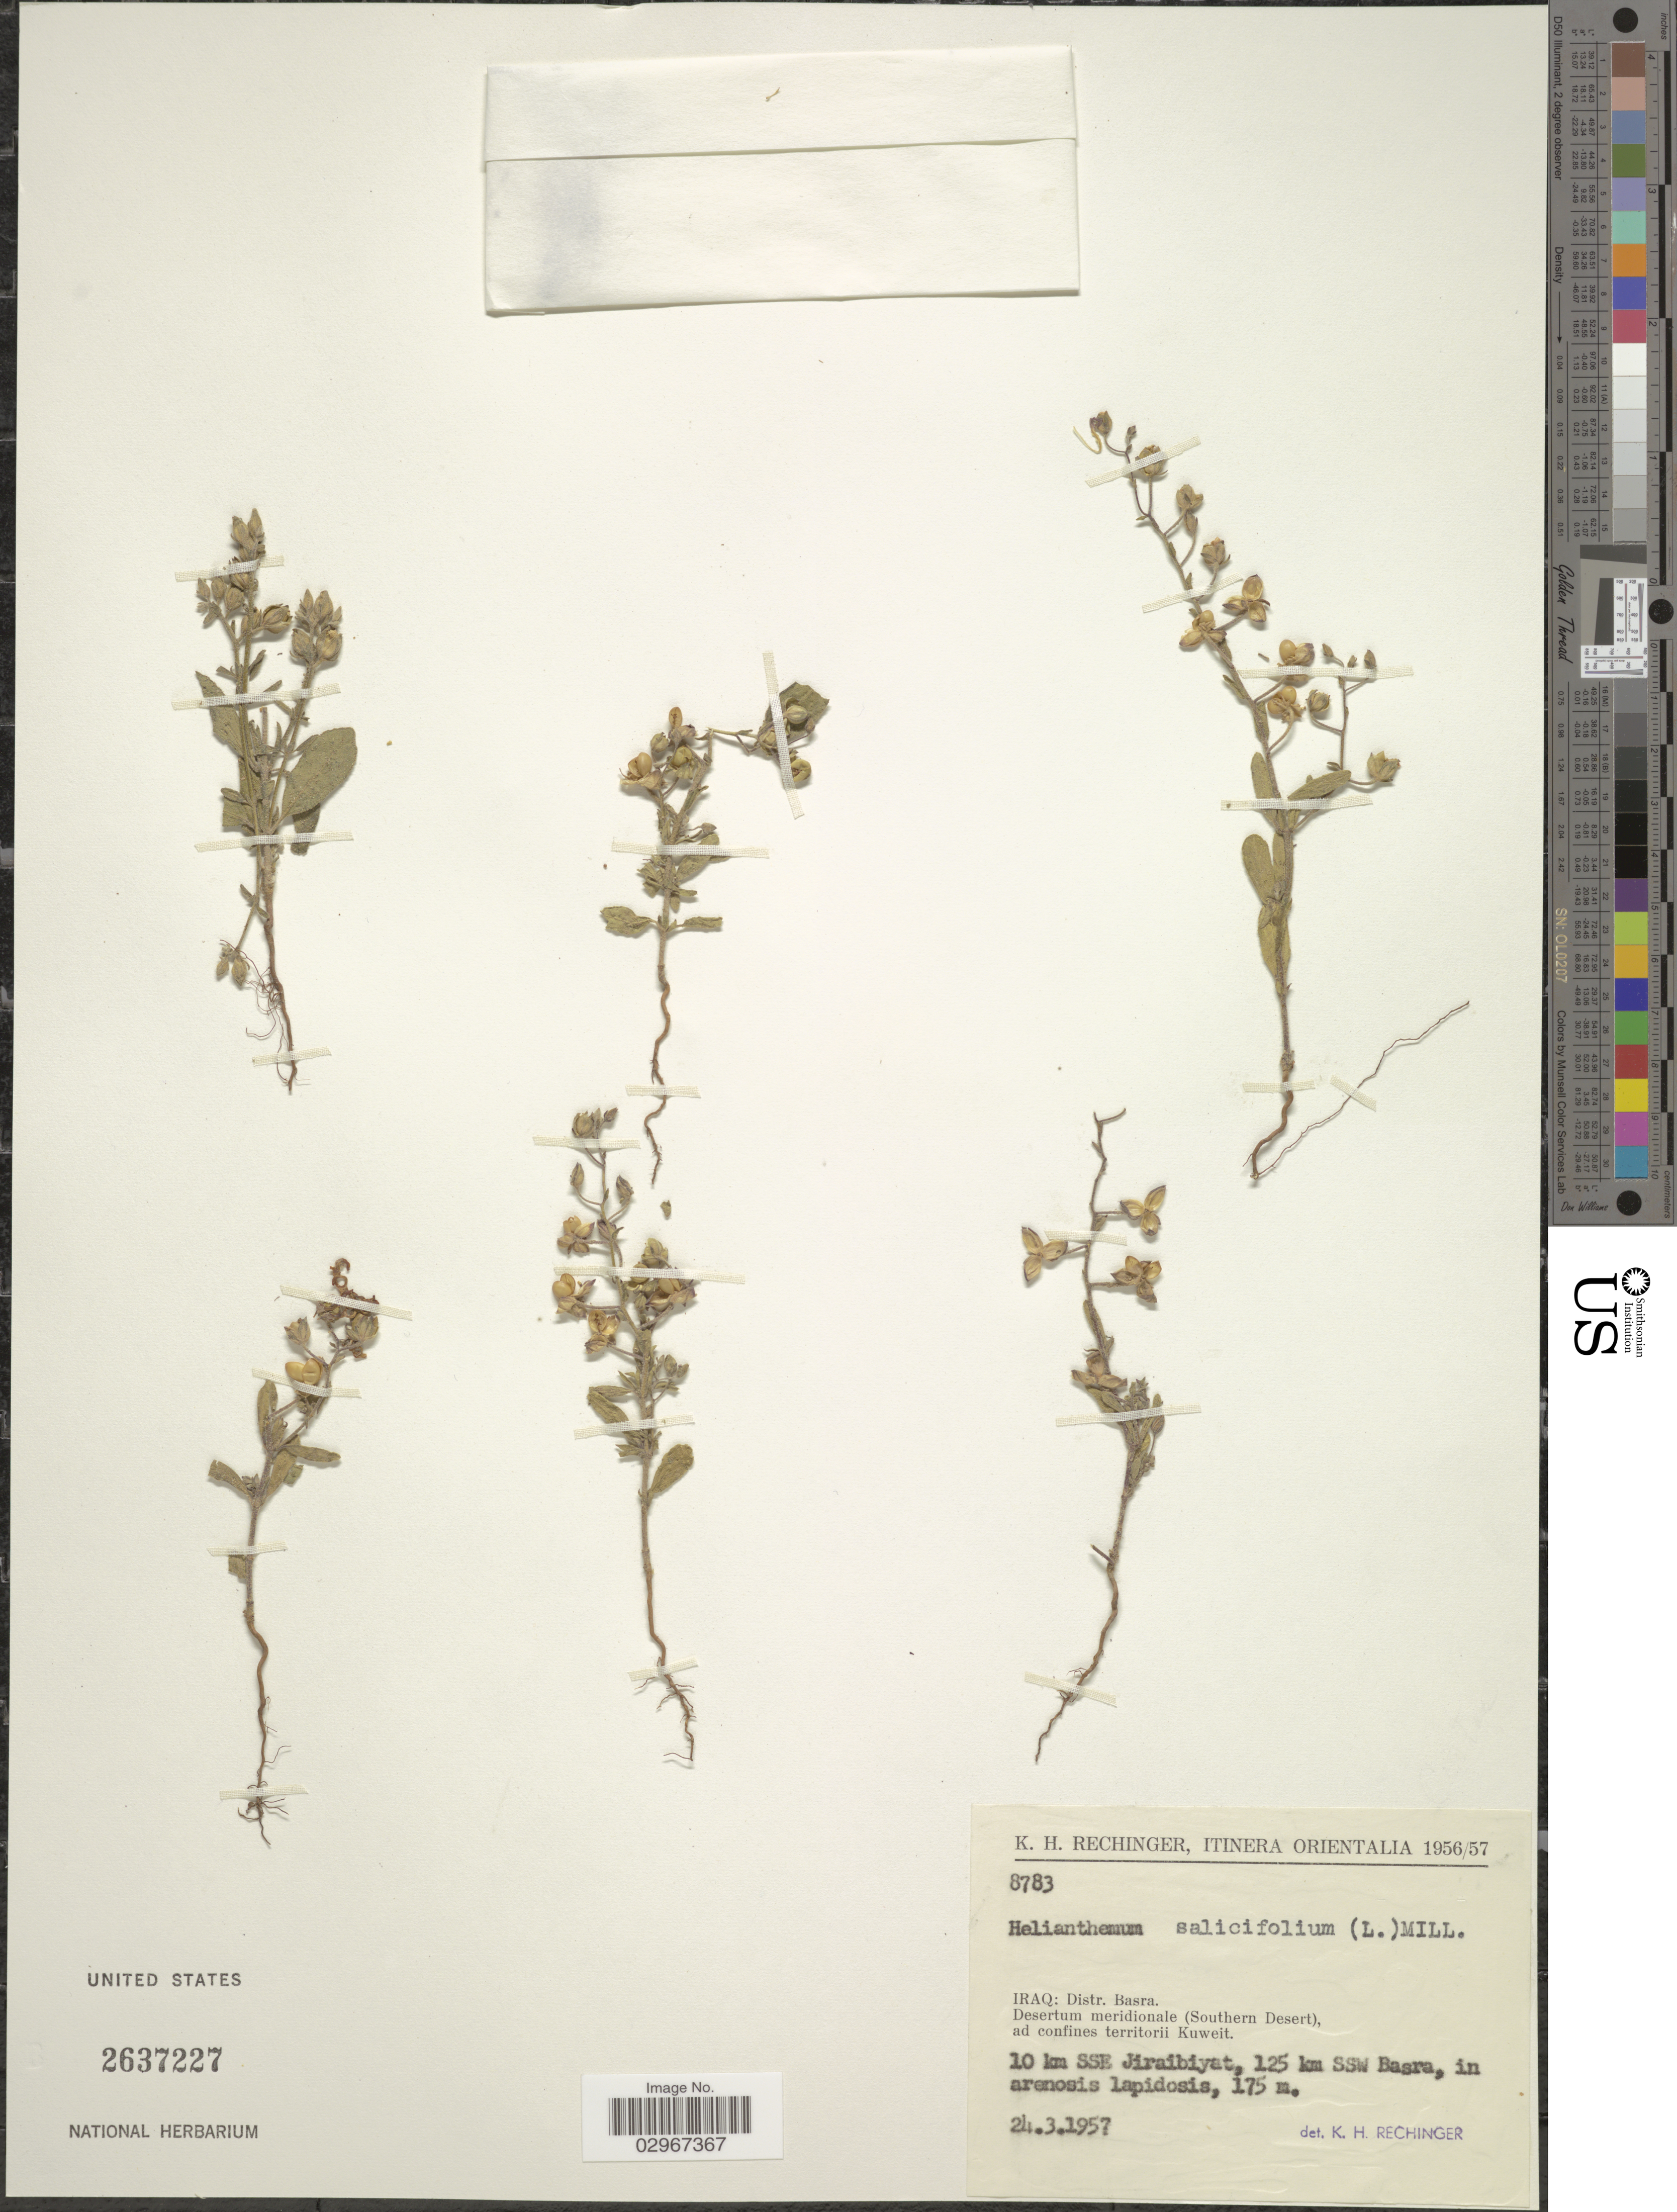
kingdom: Plantae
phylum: Tracheophyta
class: Magnoliopsida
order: Malvales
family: Cistaceae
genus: Helianthemum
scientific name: Helianthemum salicifolium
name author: (L.) Mill.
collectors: K. H. Rechinger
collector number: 8783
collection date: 1957-03-24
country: Iraq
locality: Itinera Orientalia, Iraq: Distr. Basra, Desertum meridionale (Southern Desert), ad confines territorii Kuweit, 10 km SSE Jiraibiyat, 125 km SSW Basra, in arenosis lapidosis.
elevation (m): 175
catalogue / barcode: US 2637227